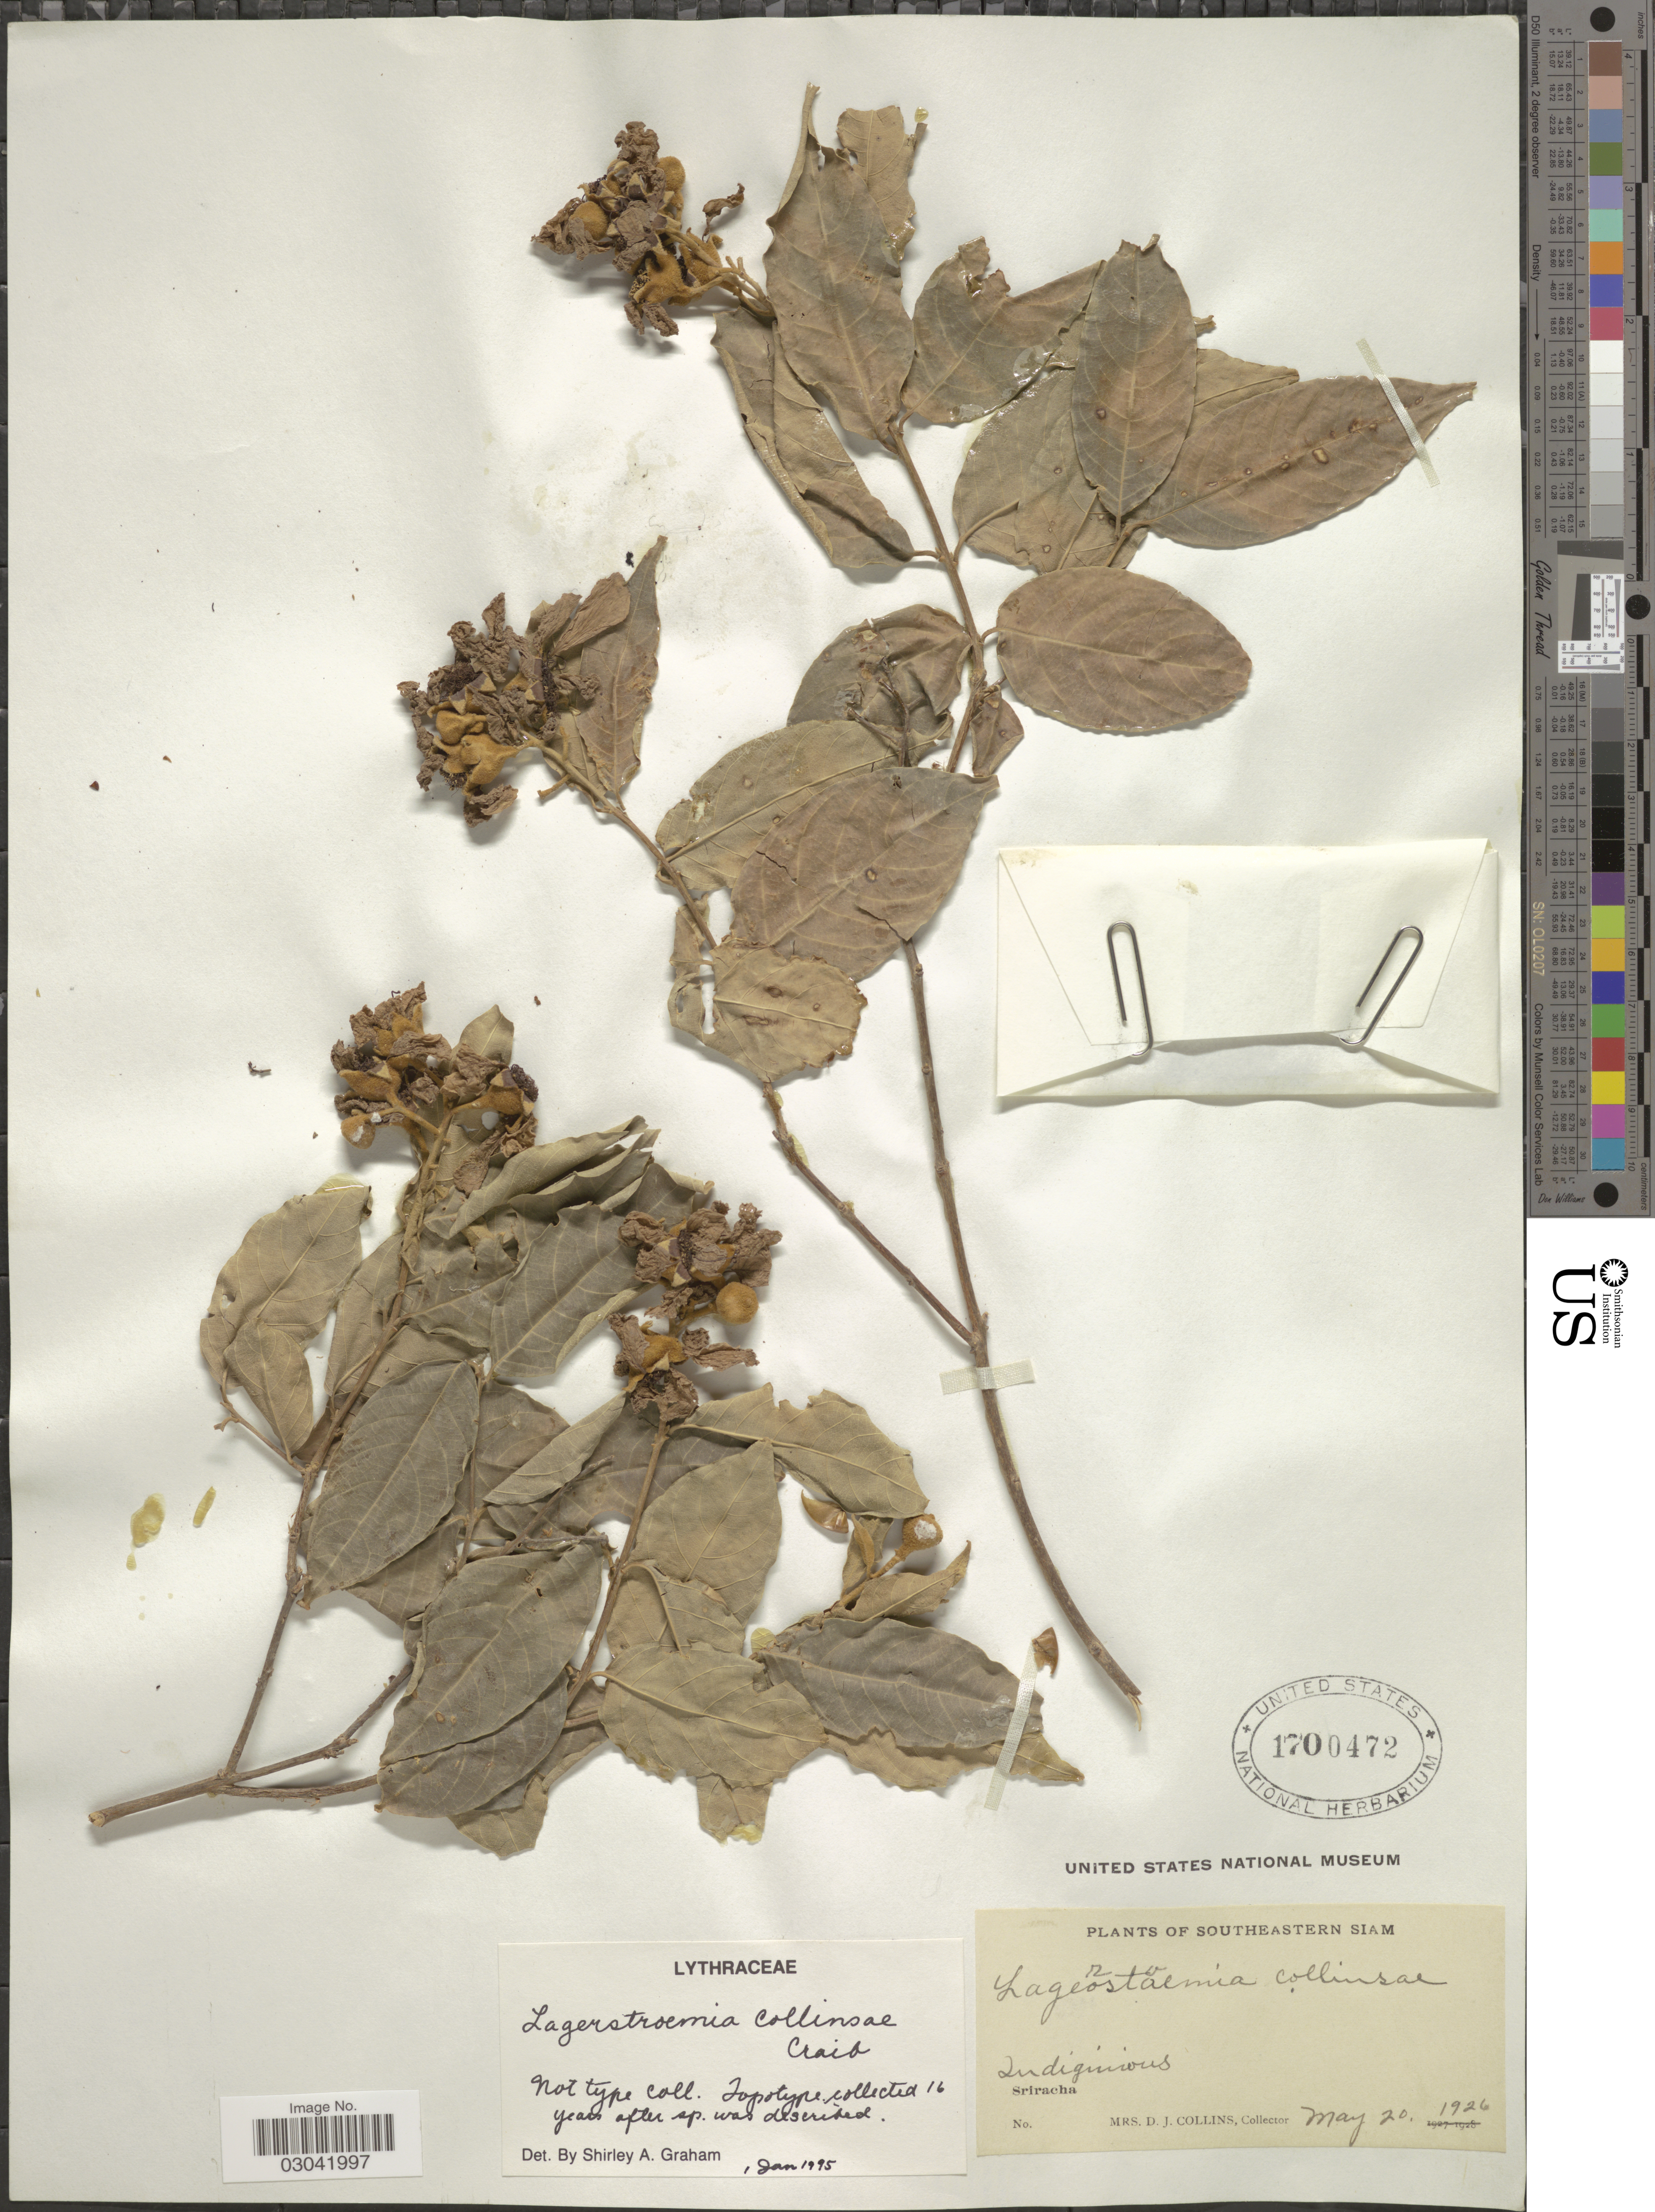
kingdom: Plantae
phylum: Tracheophyta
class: Magnoliopsida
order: Myrtales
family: Lythraceae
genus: Lagerstroemia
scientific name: Lagerstroemia collinsae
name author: Craib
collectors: Mrs. D. J. Collins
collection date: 1926-05-20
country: Thailand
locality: Southeastern Siam. Indiginious. Sriracha.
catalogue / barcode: US 1700472